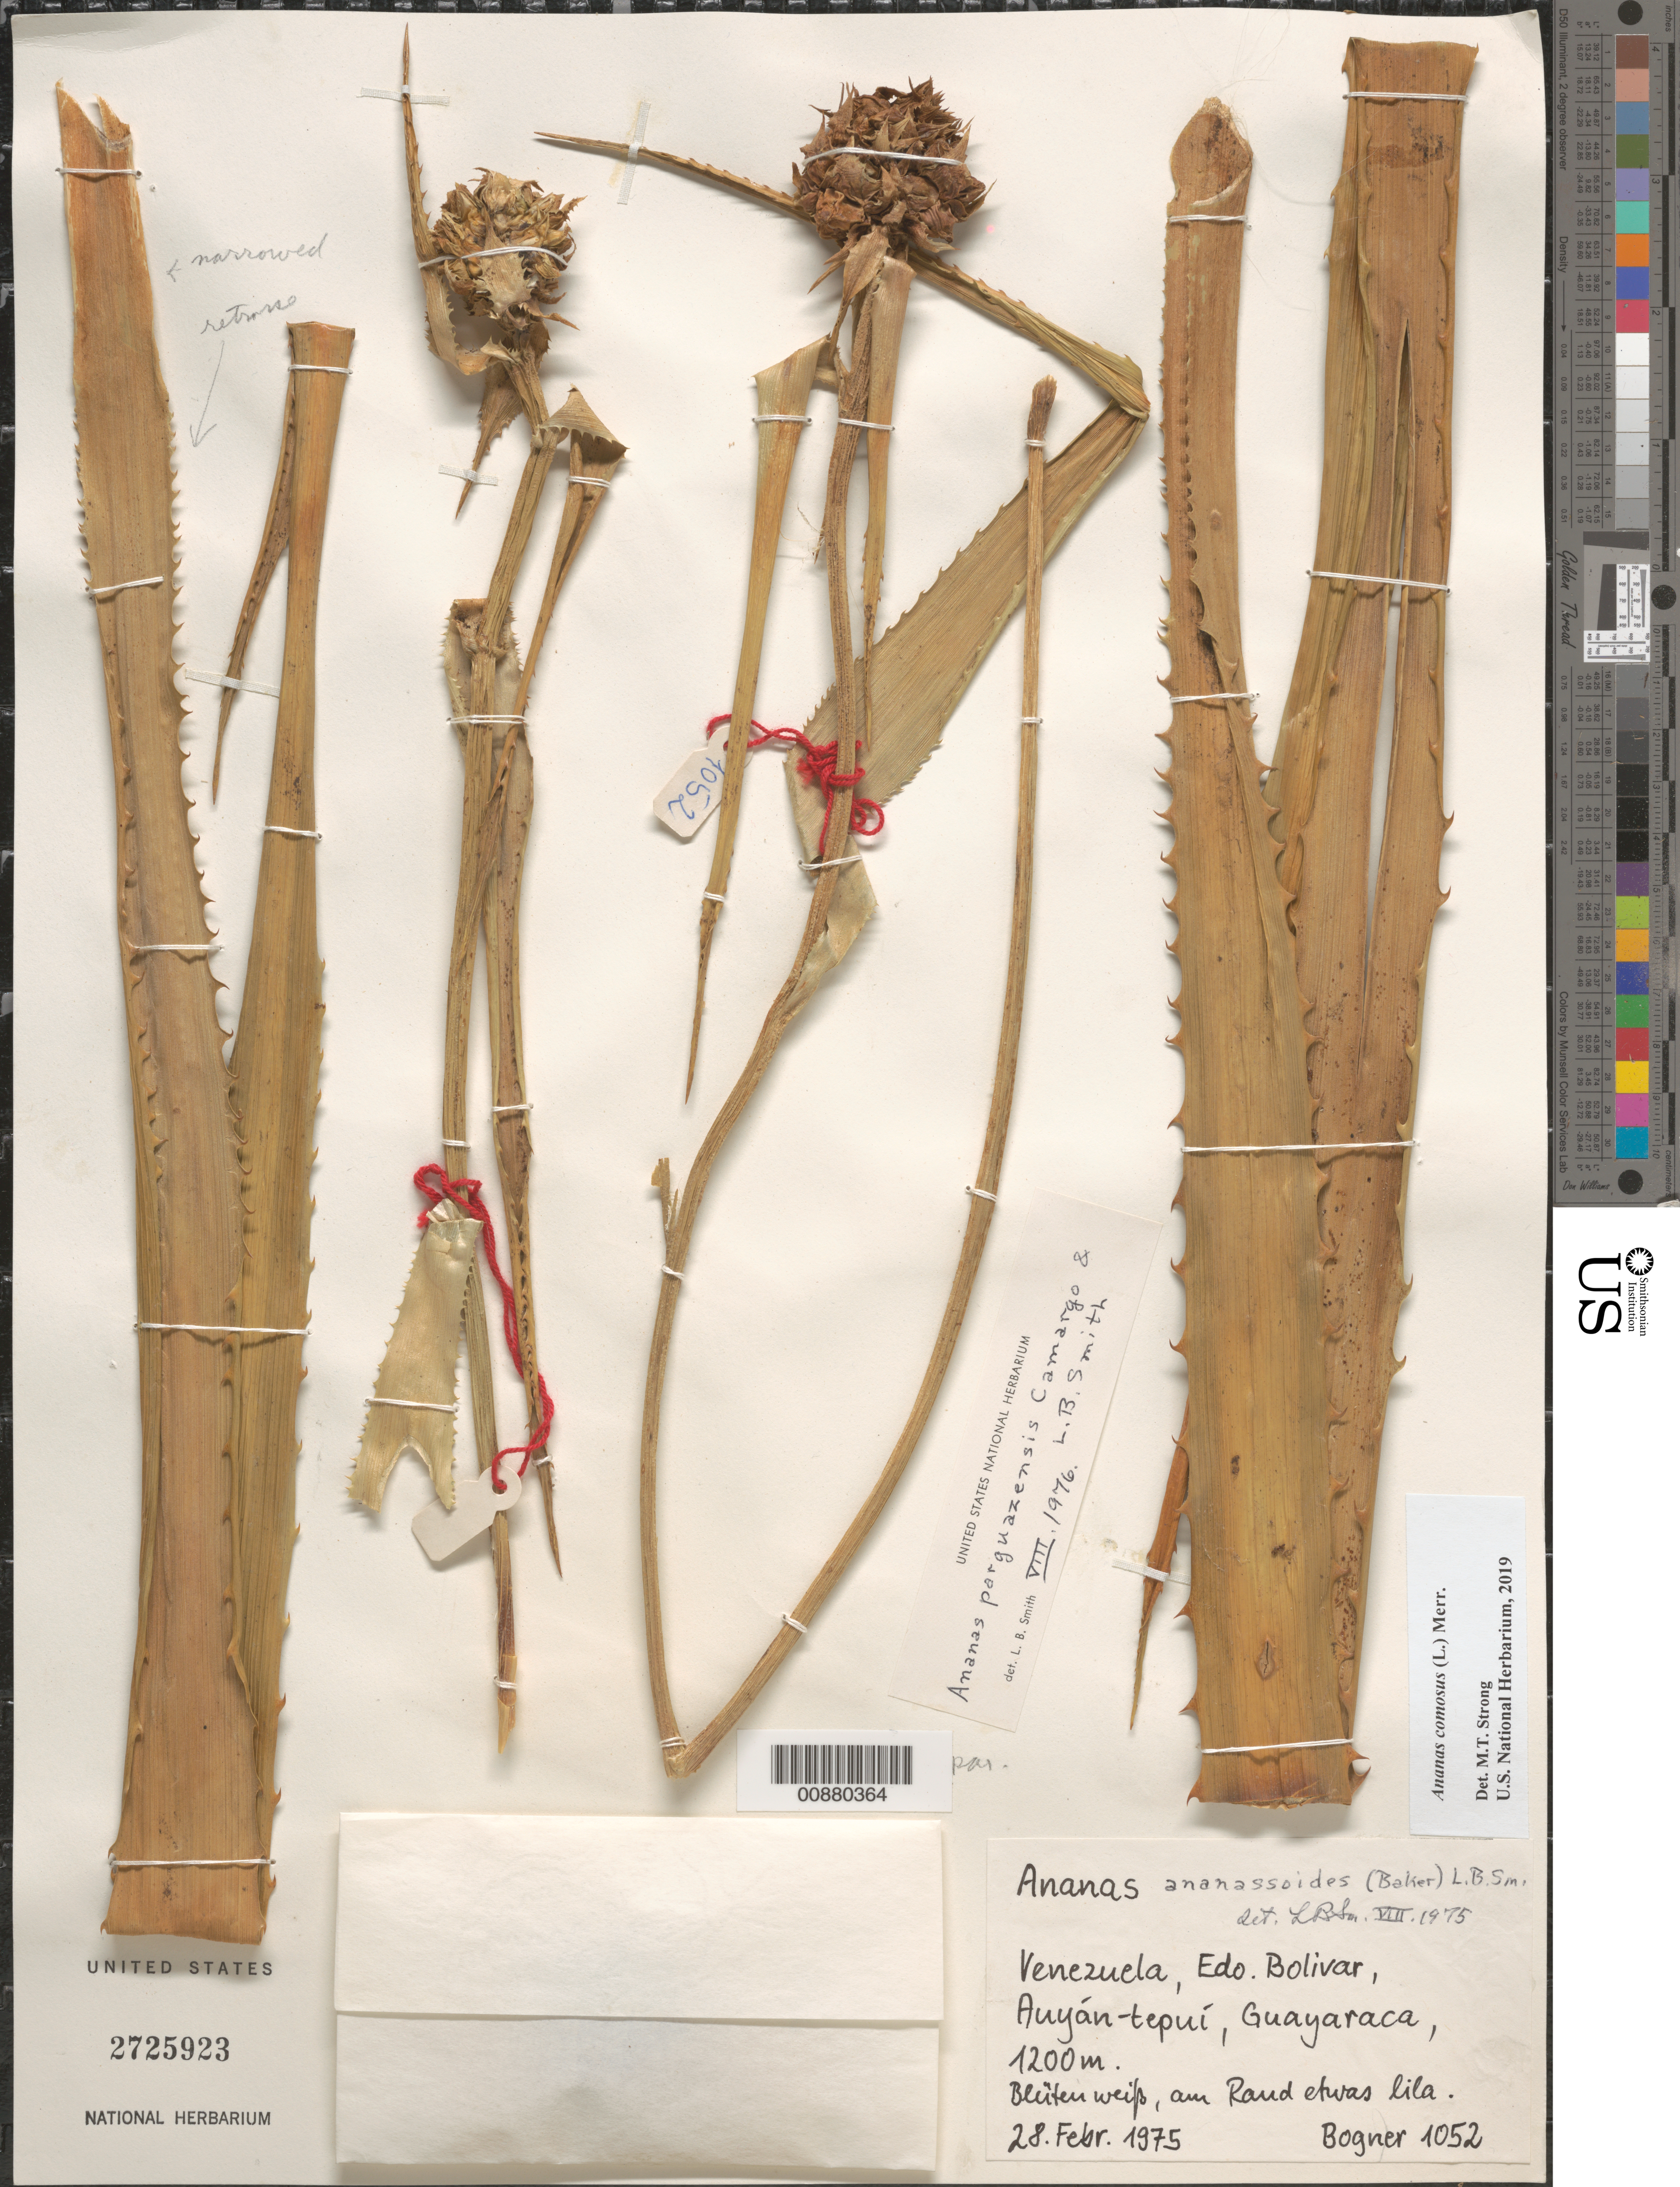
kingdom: Plantae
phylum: Tracheophyta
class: Liliopsida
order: Poales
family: Bromeliaceae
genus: Ananas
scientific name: Ananas comosus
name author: (L.) Merr.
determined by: Strong, Mark T., (BOT), Smithsonian Institution - National Museum of Natural History (UNITED STATES)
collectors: J. Bogner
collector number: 1052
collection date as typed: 28-Feb-75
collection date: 1975-02-28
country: Venezuela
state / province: Bolívar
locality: Auyan-tepuí, Guayaraca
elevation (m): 1200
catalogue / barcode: US 2725923